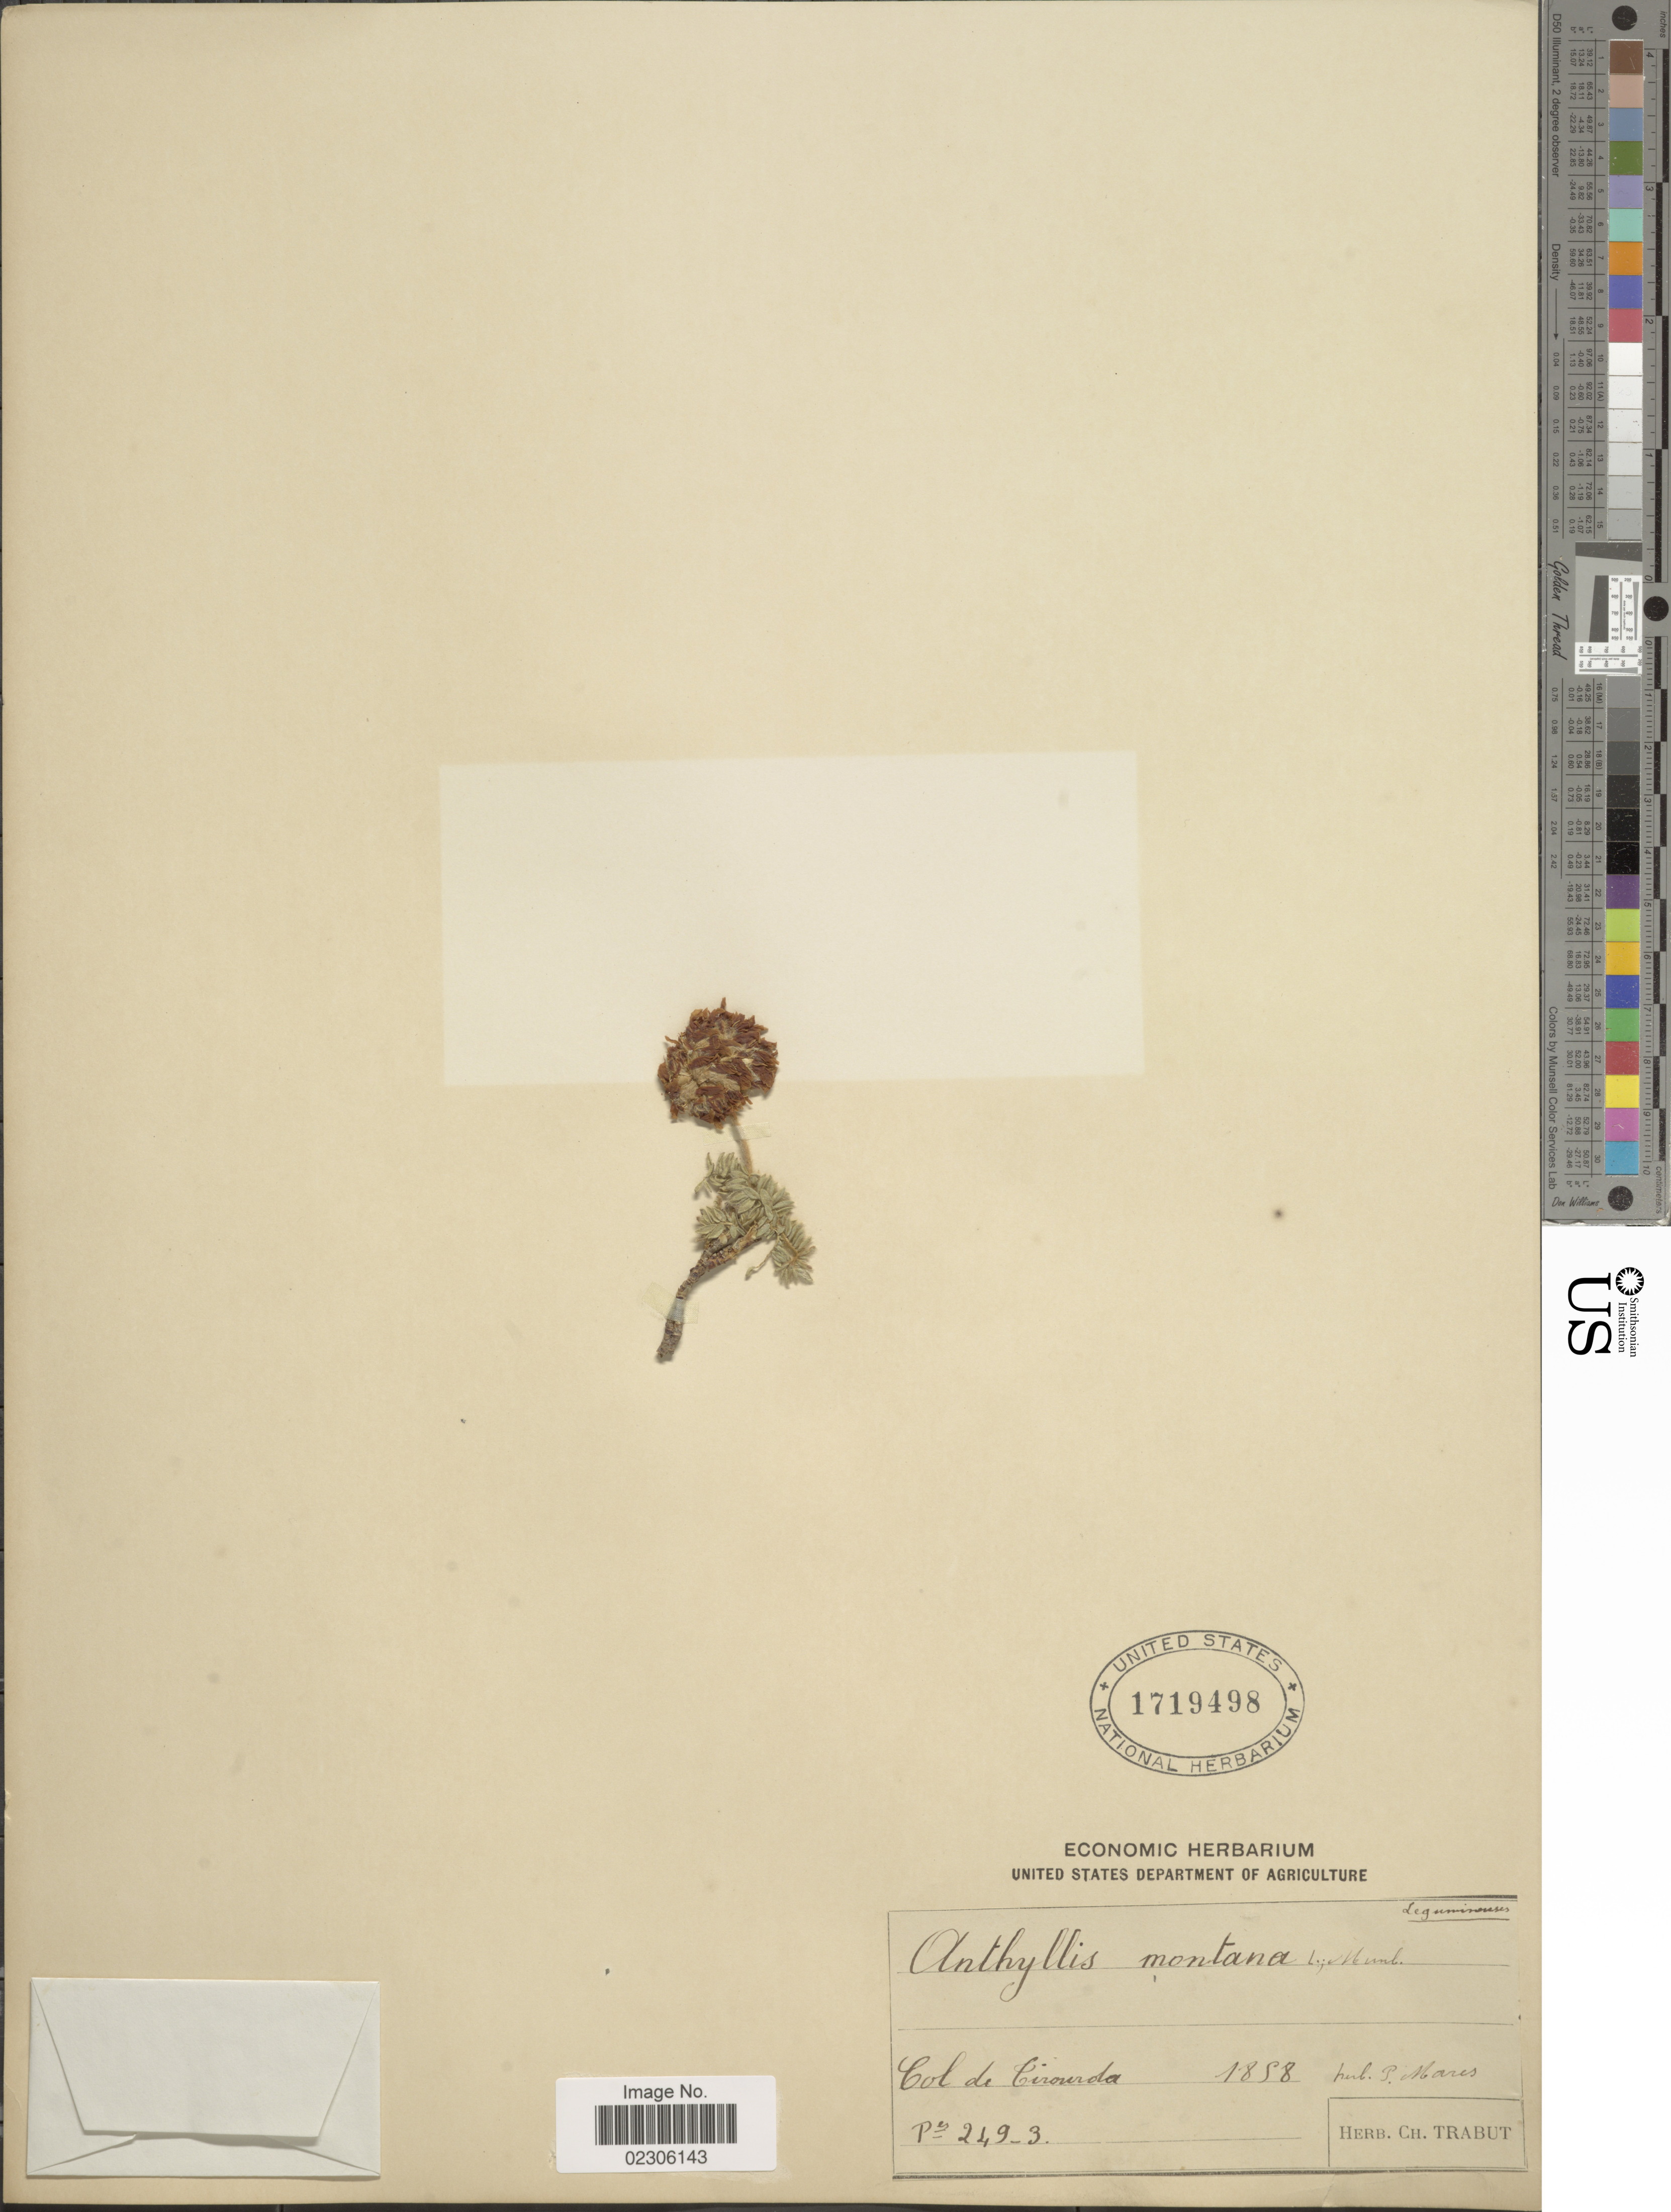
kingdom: Plantae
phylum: Tracheophyta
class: Magnoliopsida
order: Fabales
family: Fabaceae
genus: Anthyllis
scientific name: Anthyllis montana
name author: L.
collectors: Ex herb. Ch. Trabut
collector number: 249-3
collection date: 1858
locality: Col de Ciroverda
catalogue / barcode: US 1719498